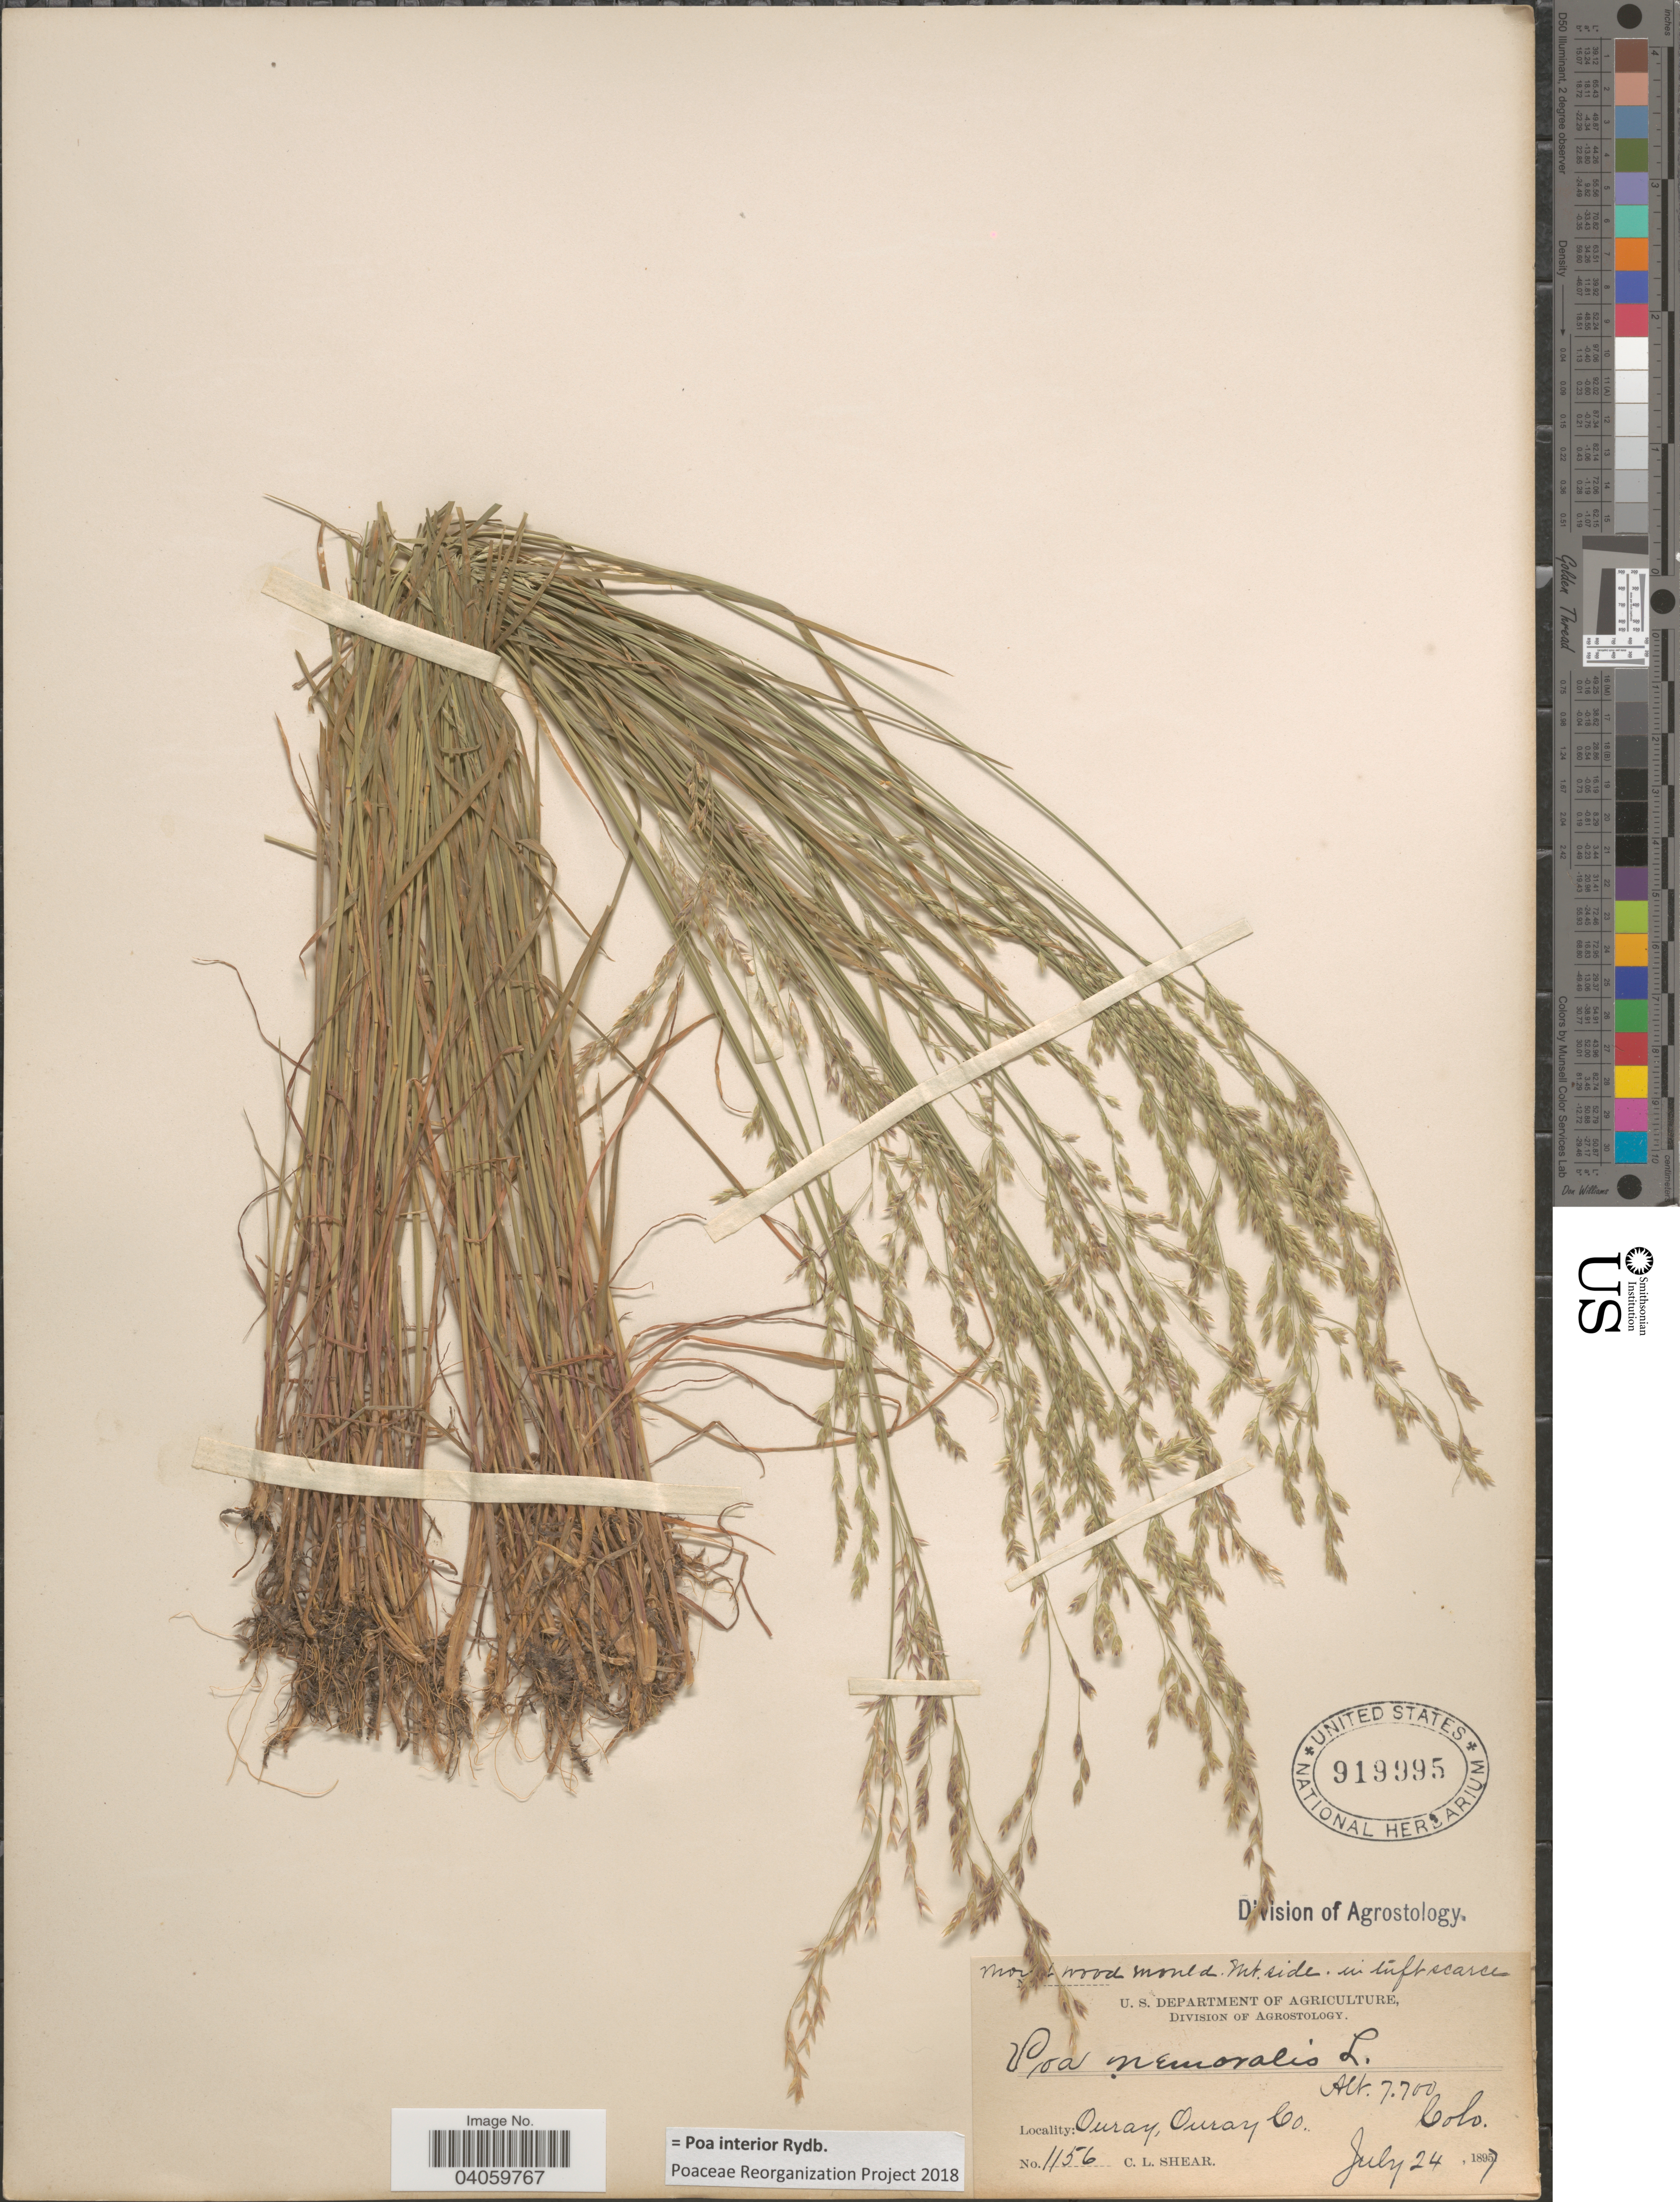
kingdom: Plantae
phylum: Tracheophyta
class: Liliopsida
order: Poales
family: Poaceae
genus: Poa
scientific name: Poa interior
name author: Rydb.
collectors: C. L. Shear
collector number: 1156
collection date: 1897-07-24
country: United States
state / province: Colorado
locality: Ouray, Ouray Co.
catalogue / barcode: US 919995